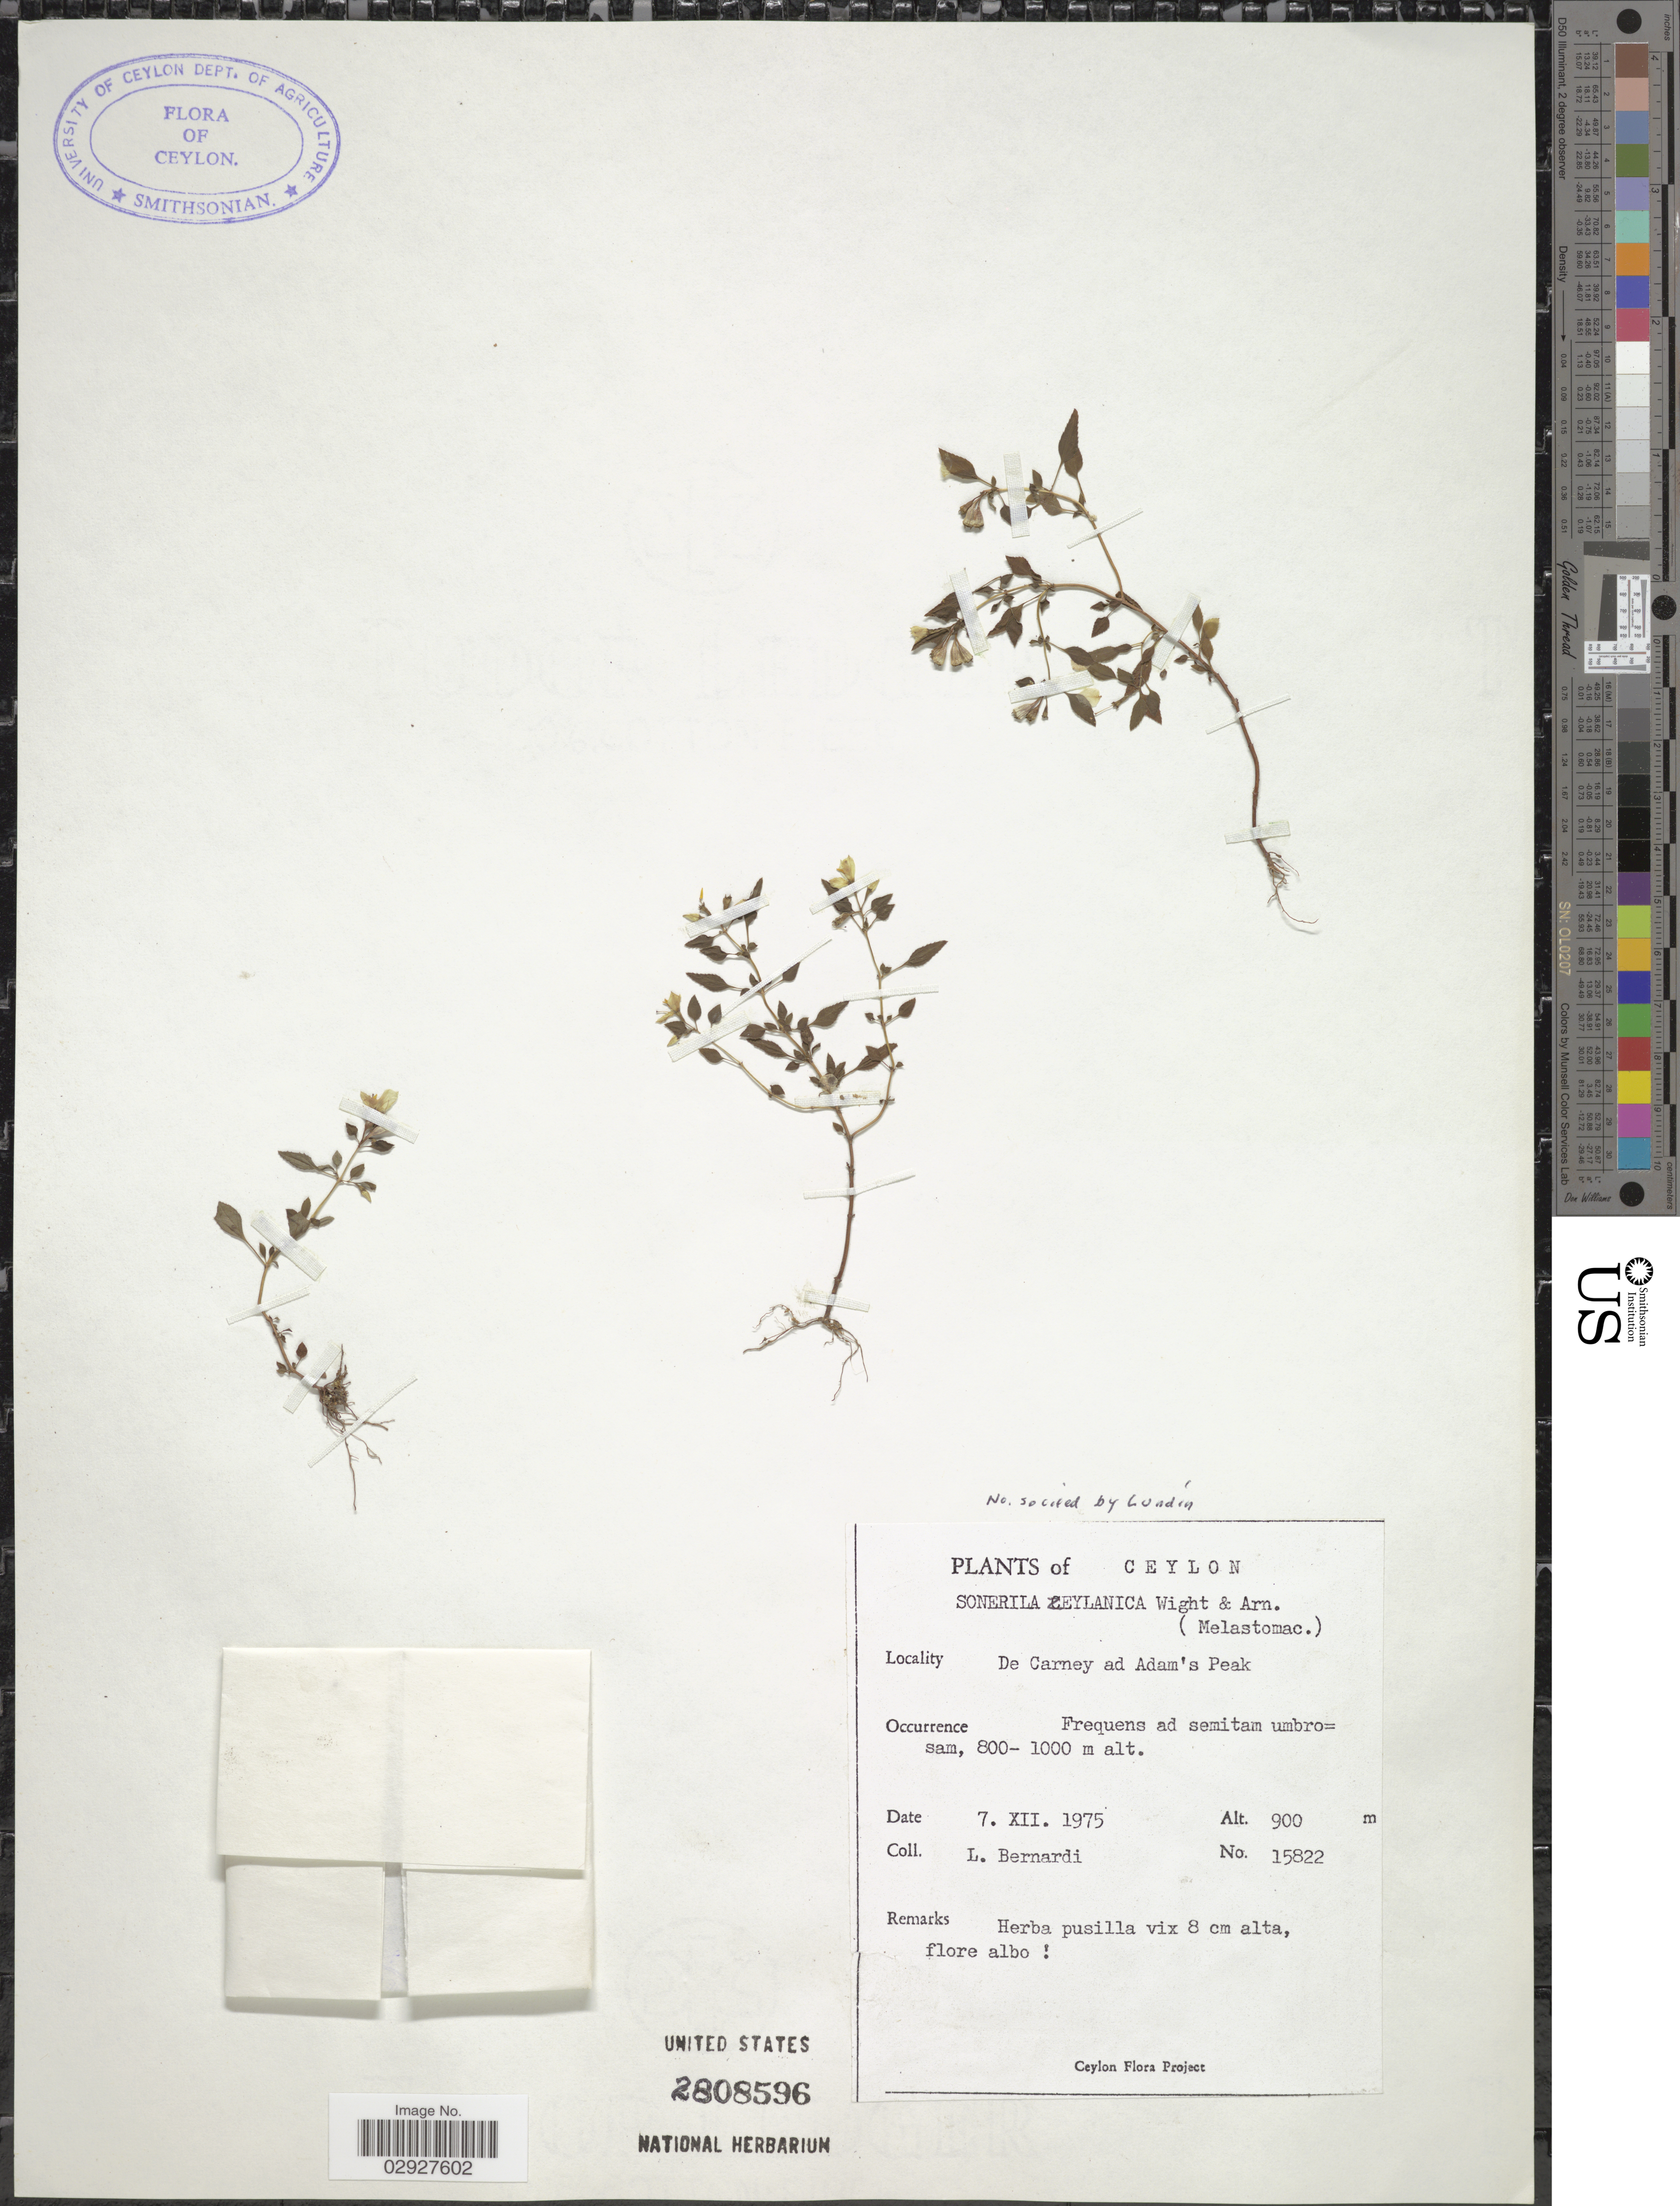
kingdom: Plantae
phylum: Tracheophyta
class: Magnoliopsida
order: Myrtales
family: Melastomataceae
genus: Sonerila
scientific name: Sonerila zeylanica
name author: Wight & Arn.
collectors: L. Bernardi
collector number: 15822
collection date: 1975-12-07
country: Sri Lanka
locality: Ceylon. De Carney ad Adam's Peak.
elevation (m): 800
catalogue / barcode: US 2808596